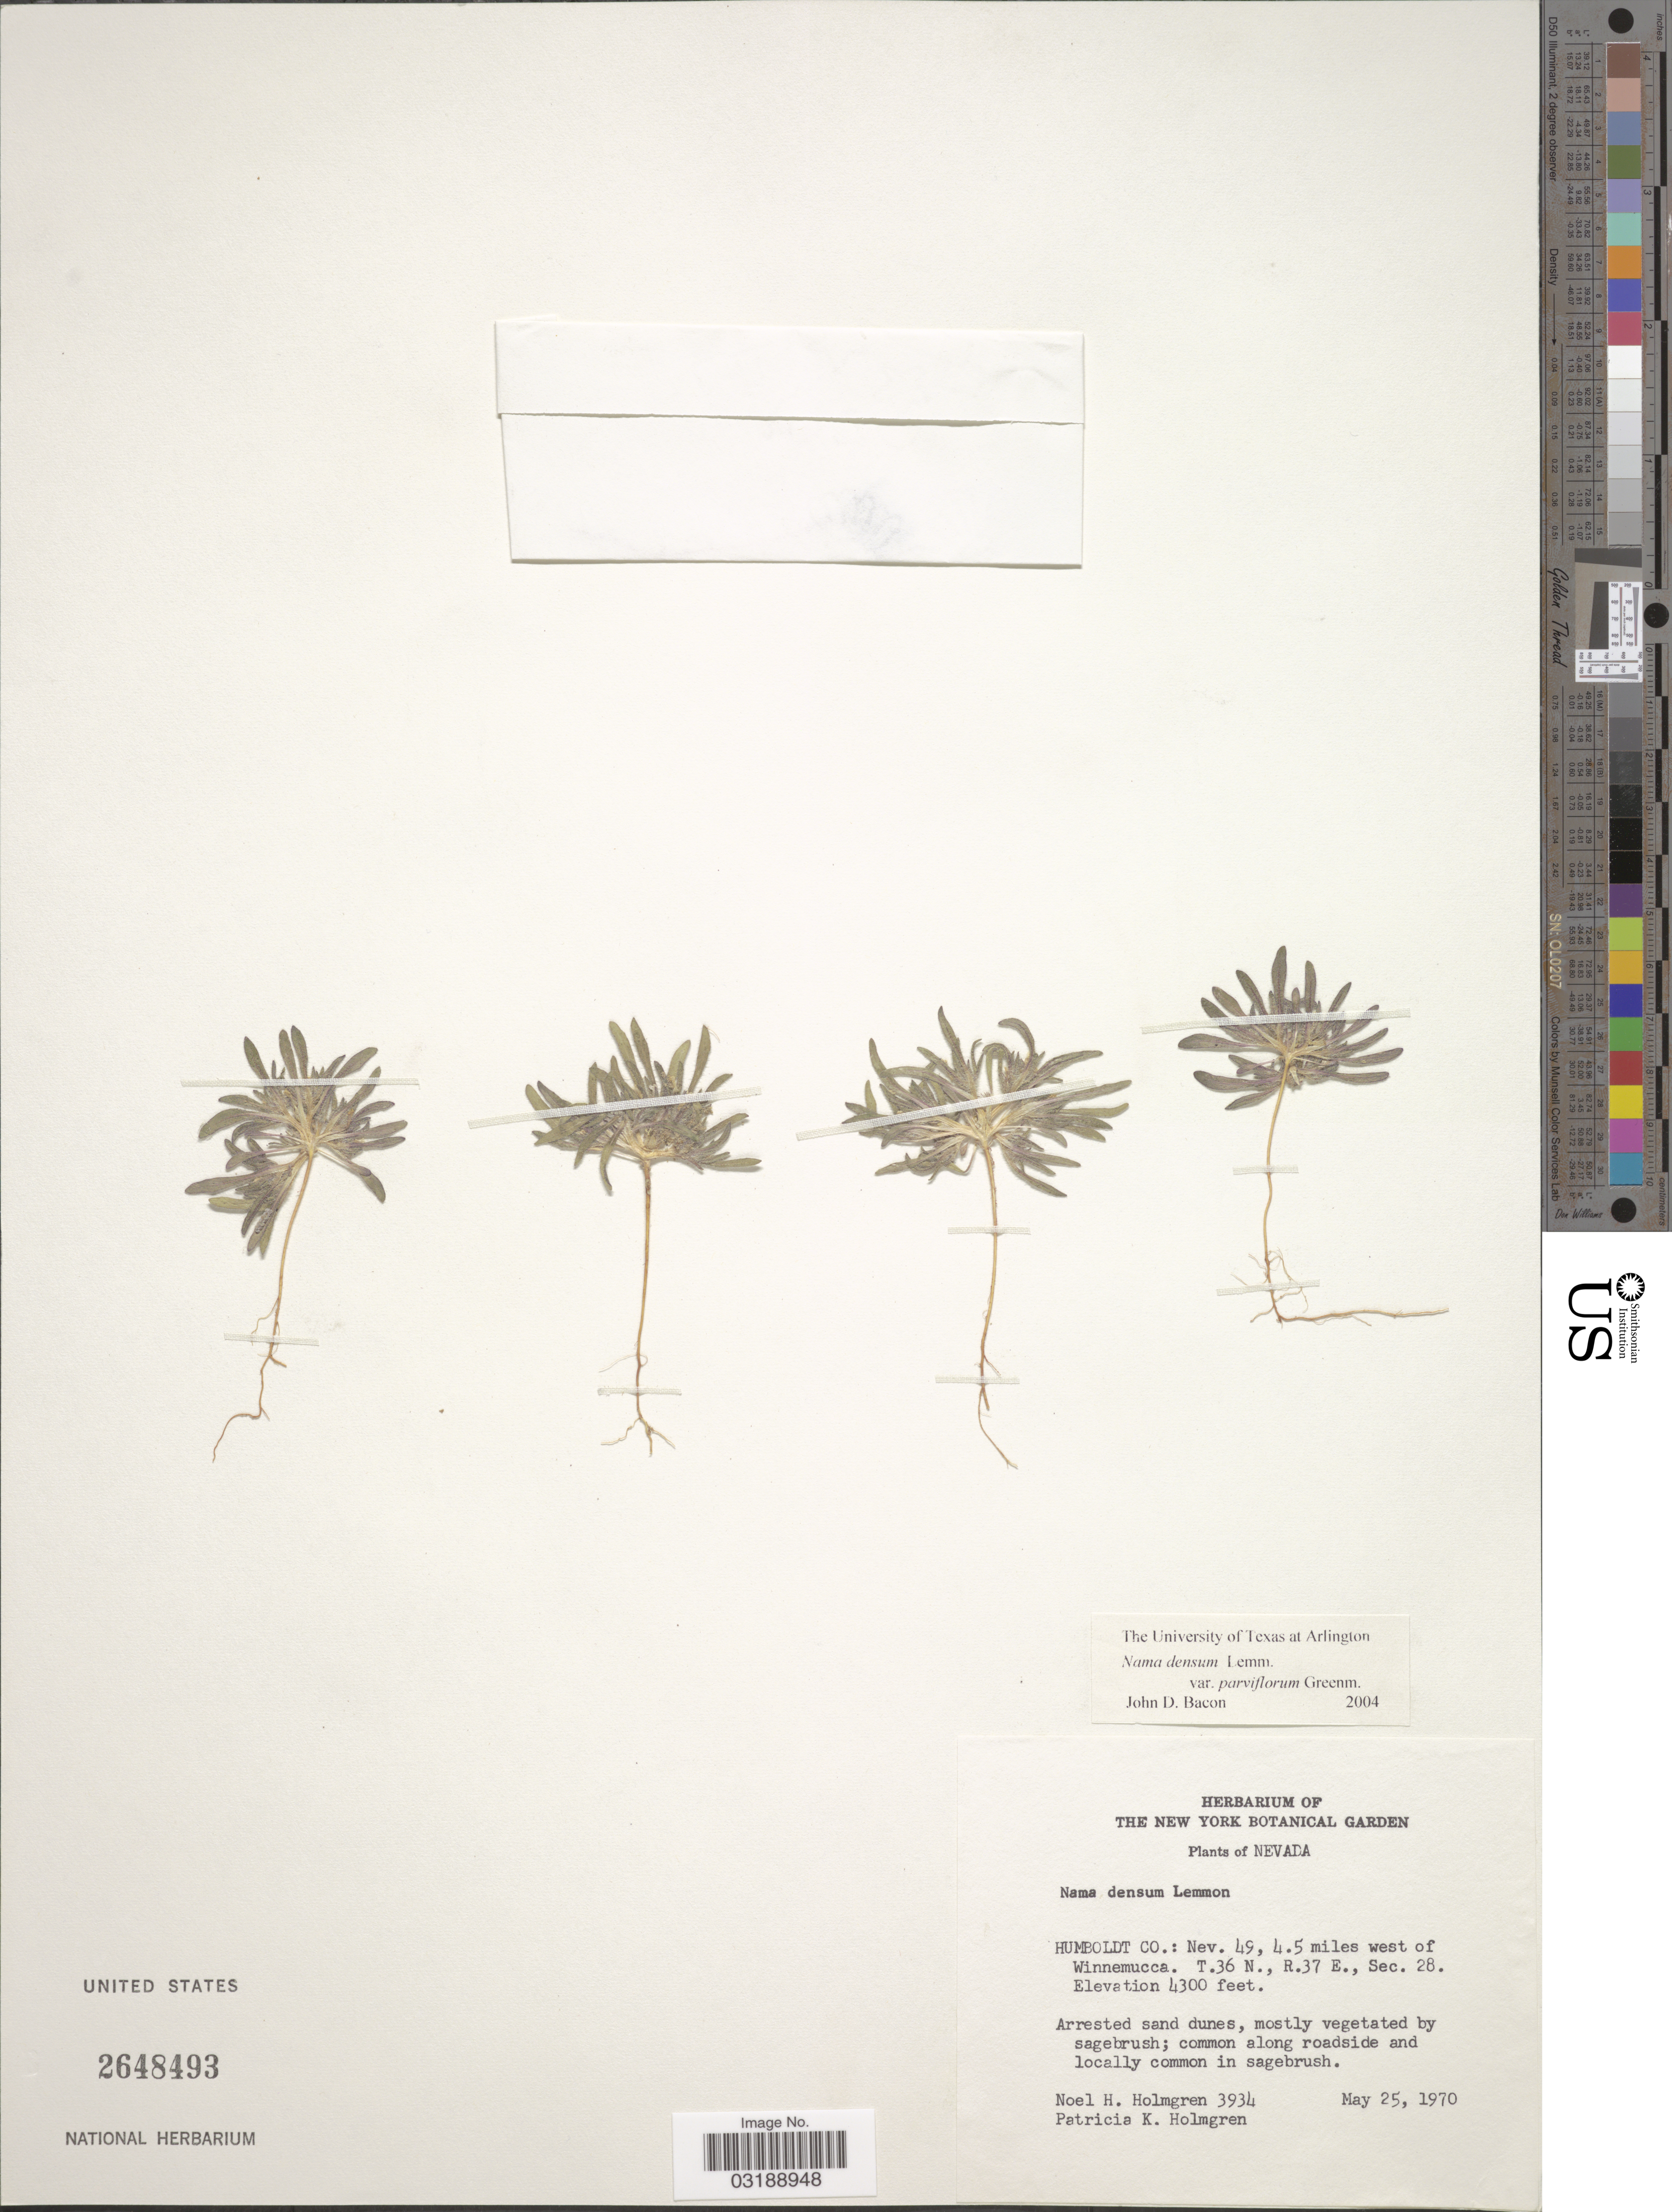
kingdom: Plantae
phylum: Tracheophyta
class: Magnoliopsida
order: Boraginales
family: Namaceae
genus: Nama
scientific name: Nama densa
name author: Lemmon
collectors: N. H. Holmgren & P. K. Holmgren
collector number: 3934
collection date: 1970-05-25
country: United States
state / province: Nevada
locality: Humboldt Co.: Nev. 49, 4.5 miles west of Winnemucca. T36N, R37E, Sec. 28.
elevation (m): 1311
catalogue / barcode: US 2648493